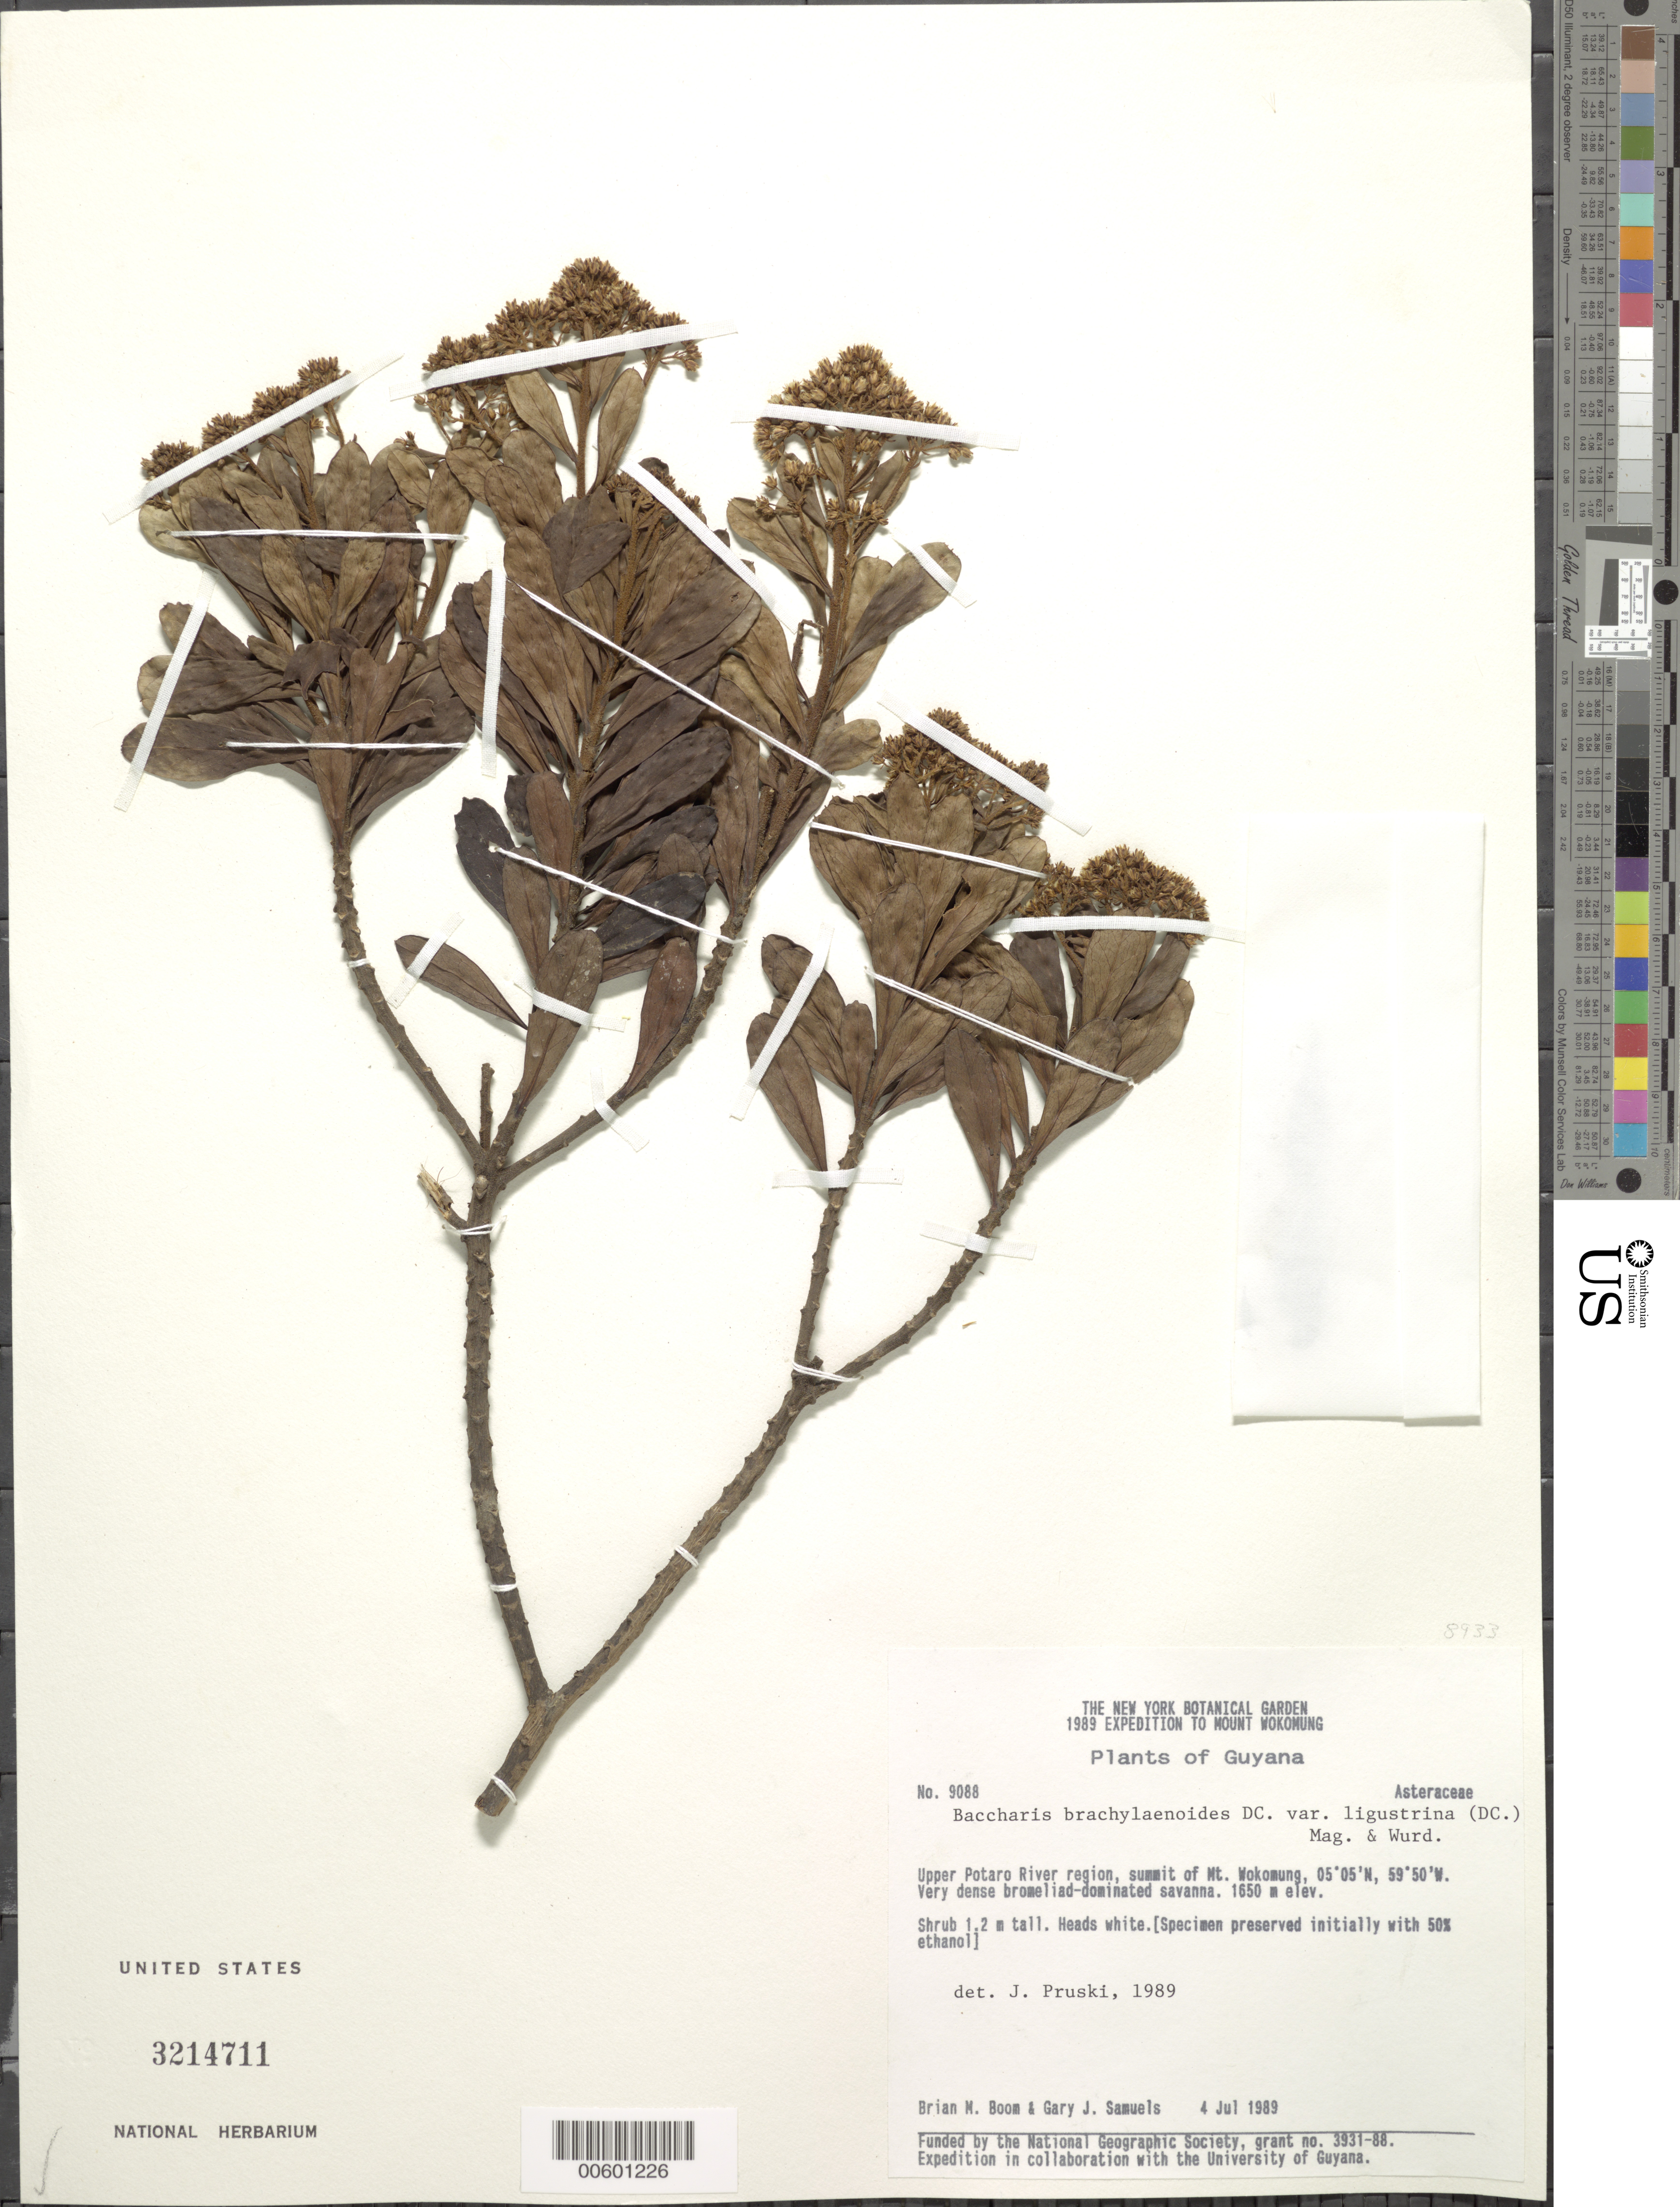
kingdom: Plantae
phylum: Tracheophyta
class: Magnoliopsida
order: Asterales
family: Asteraceae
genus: Baccharis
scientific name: Baccharis brachylaenoides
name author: DC.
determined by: Pruski, J. F.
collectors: B. M. Boom & G. Samuels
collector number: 9088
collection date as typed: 4-Jul-89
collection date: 1989-07-04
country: Guyana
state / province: Potaro-Siparuni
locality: Mt. Wokomung, summit, upper Potaro R.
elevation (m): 1650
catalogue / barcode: US 3214711